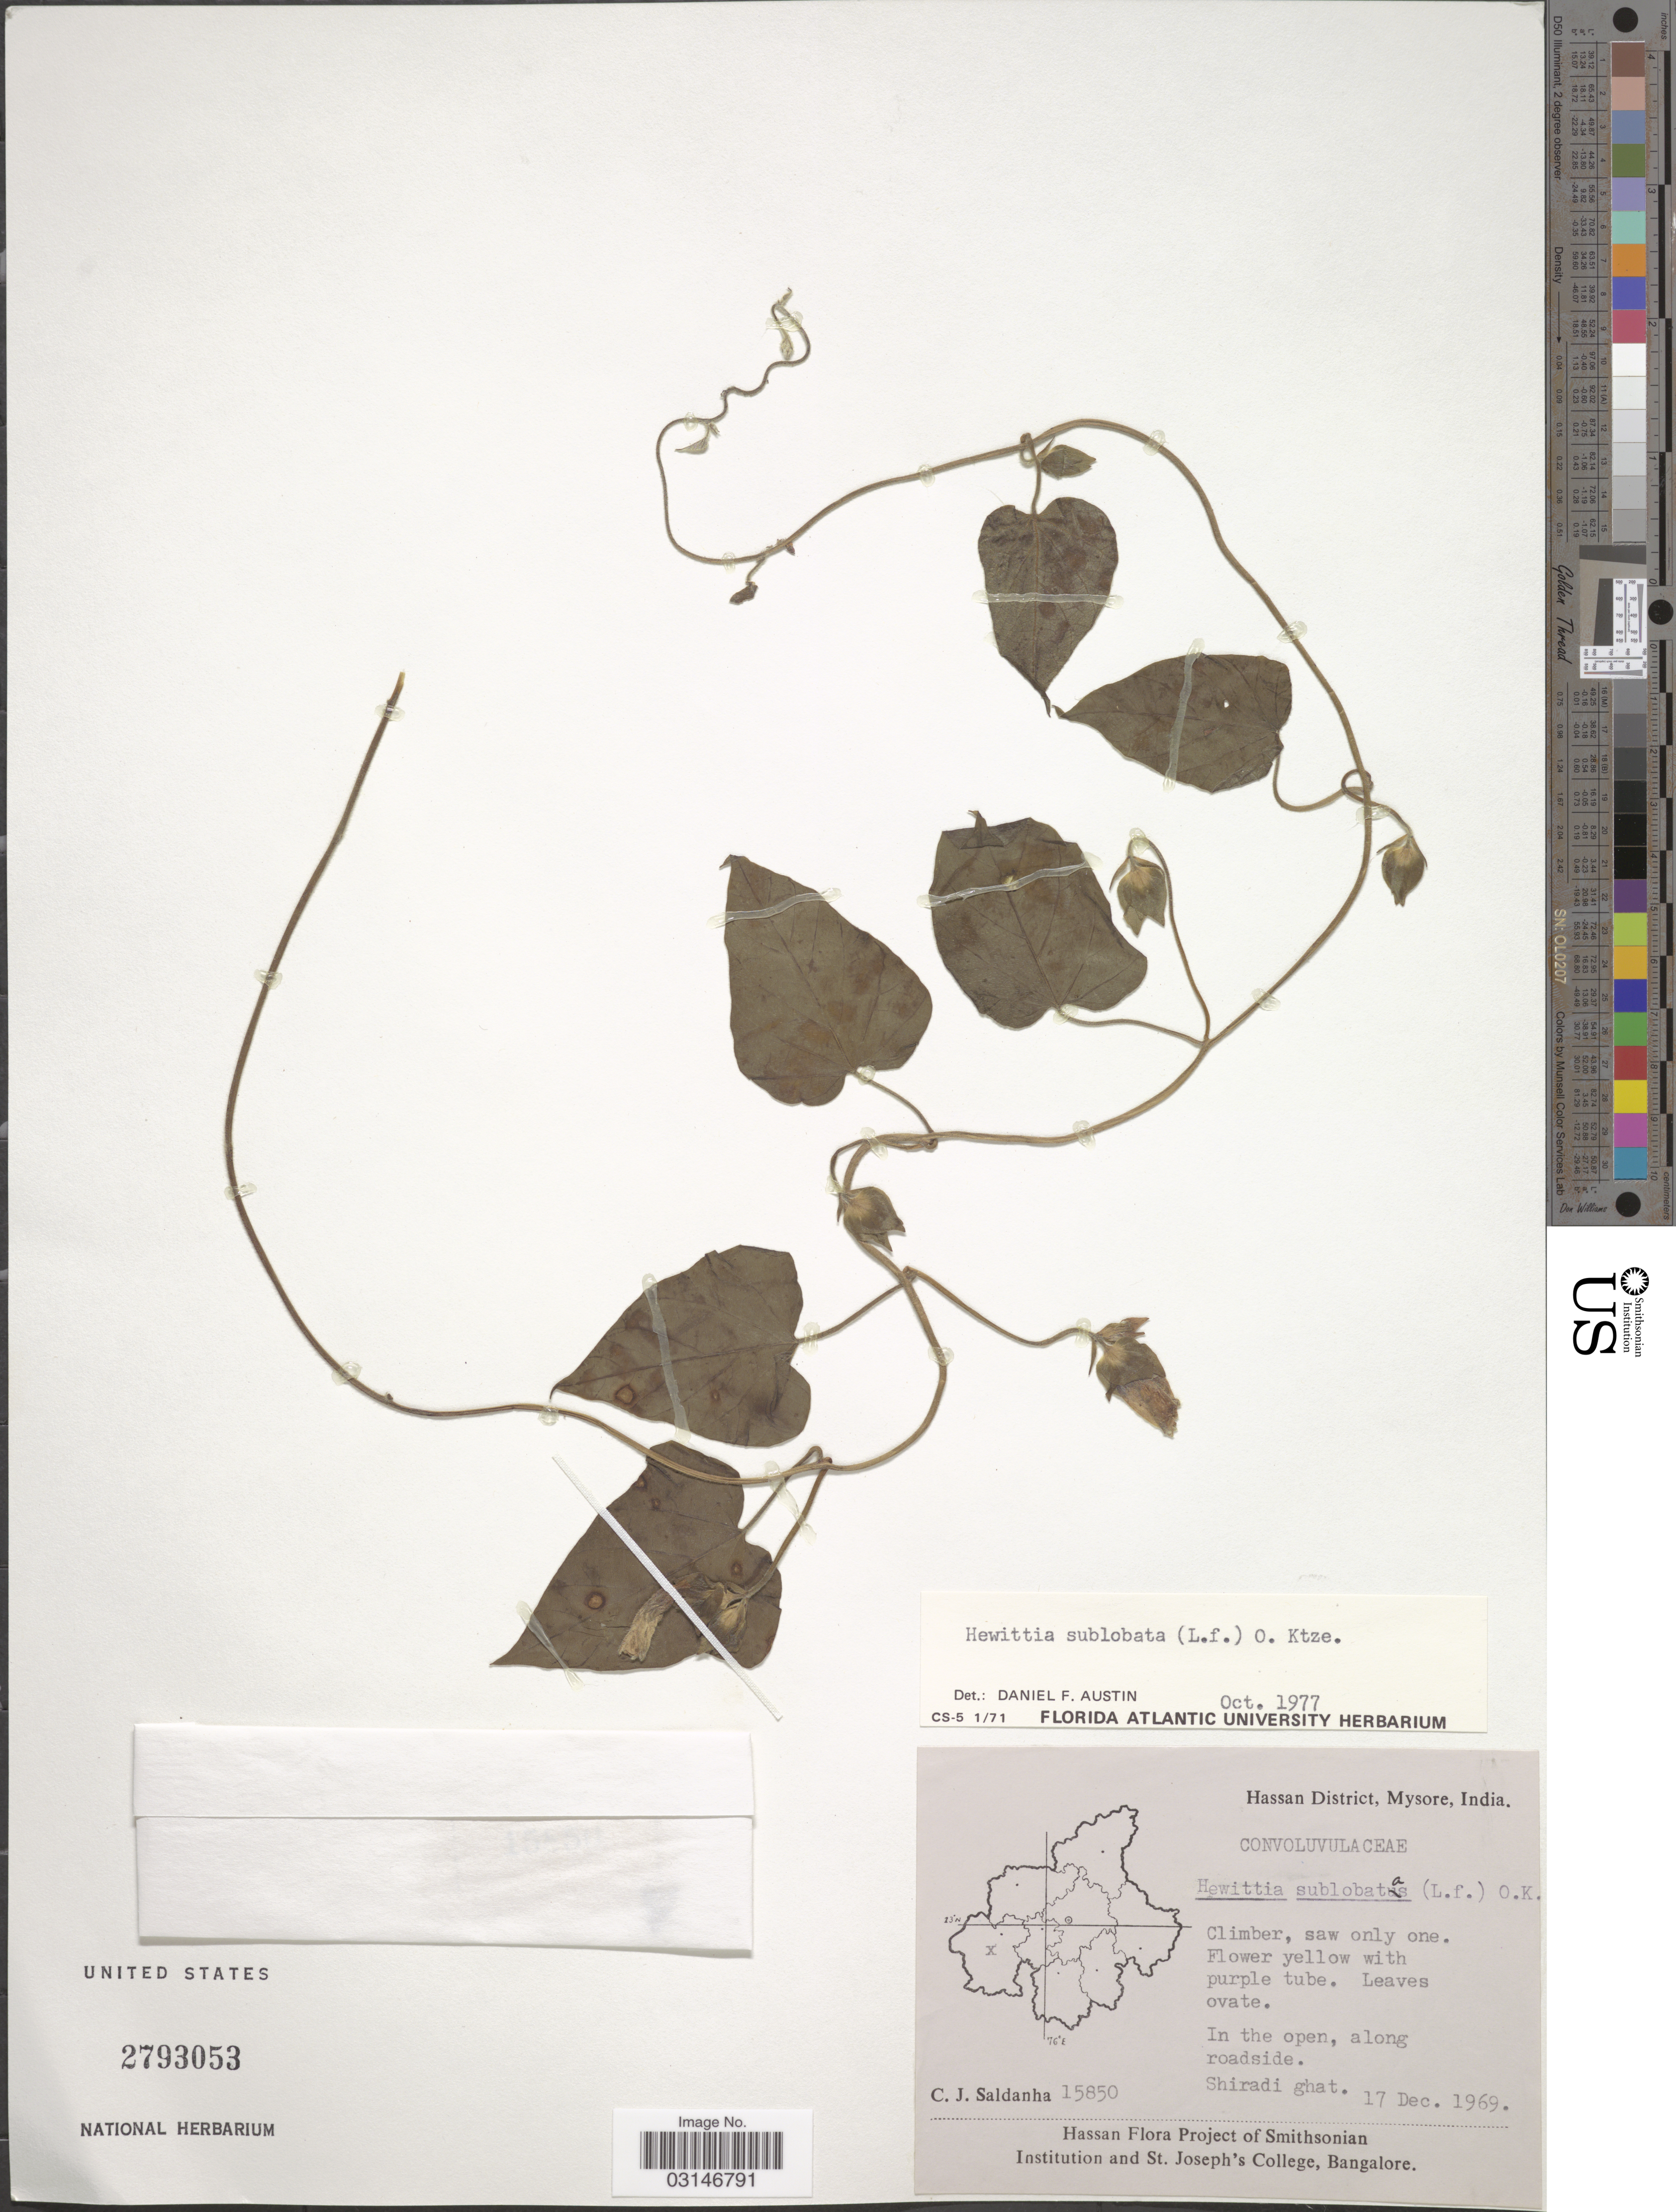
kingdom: Plantae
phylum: Tracheophyta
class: Magnoliopsida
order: Solanales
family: Convolvulaceae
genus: Hewittia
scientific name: Hewittia sublobata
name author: (L. f.) Kuntze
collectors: C. J. Saldanha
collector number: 15850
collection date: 1969-12-17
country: India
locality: Hassan District, Mysore, Shiradi ghat.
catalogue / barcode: US 2793053